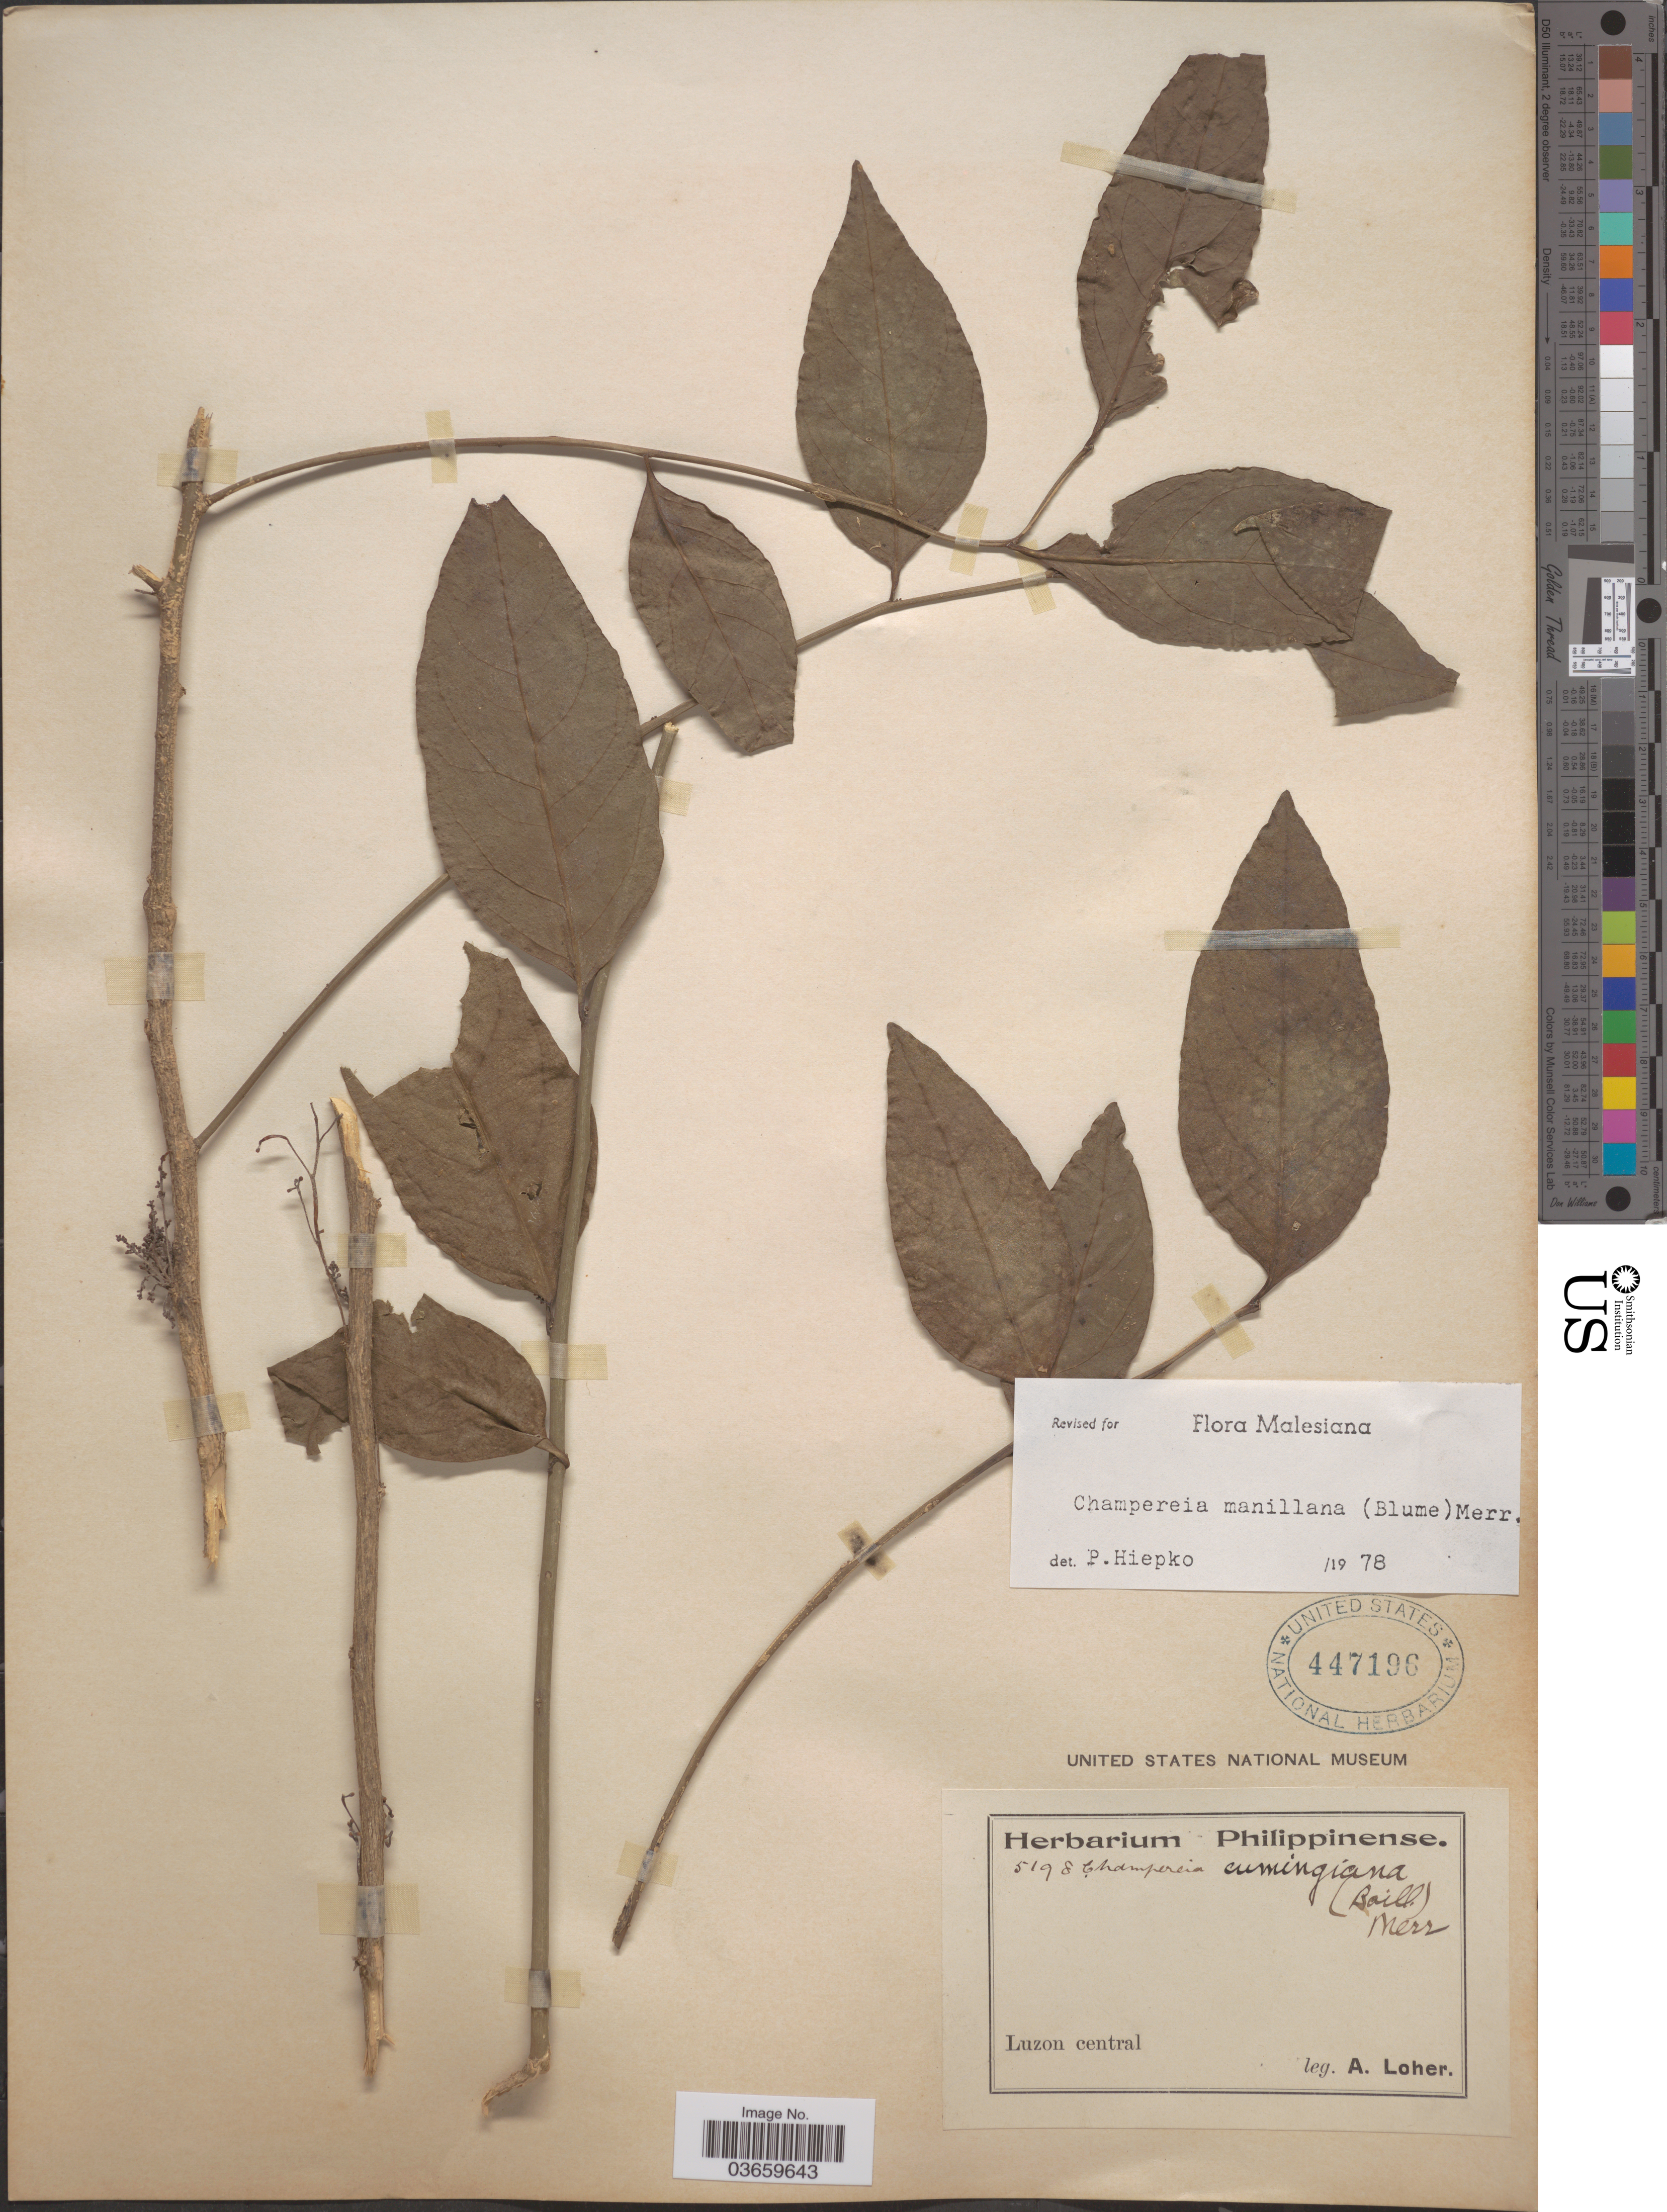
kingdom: Plantae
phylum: Tracheophyta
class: Magnoliopsida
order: Santalales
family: Opiliaceae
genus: Champereia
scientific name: Champereia manillana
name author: (Blume) Merr.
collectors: A. Loher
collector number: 5198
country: Philippines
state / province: Central Luzon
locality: Luzon central.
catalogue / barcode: US 447196